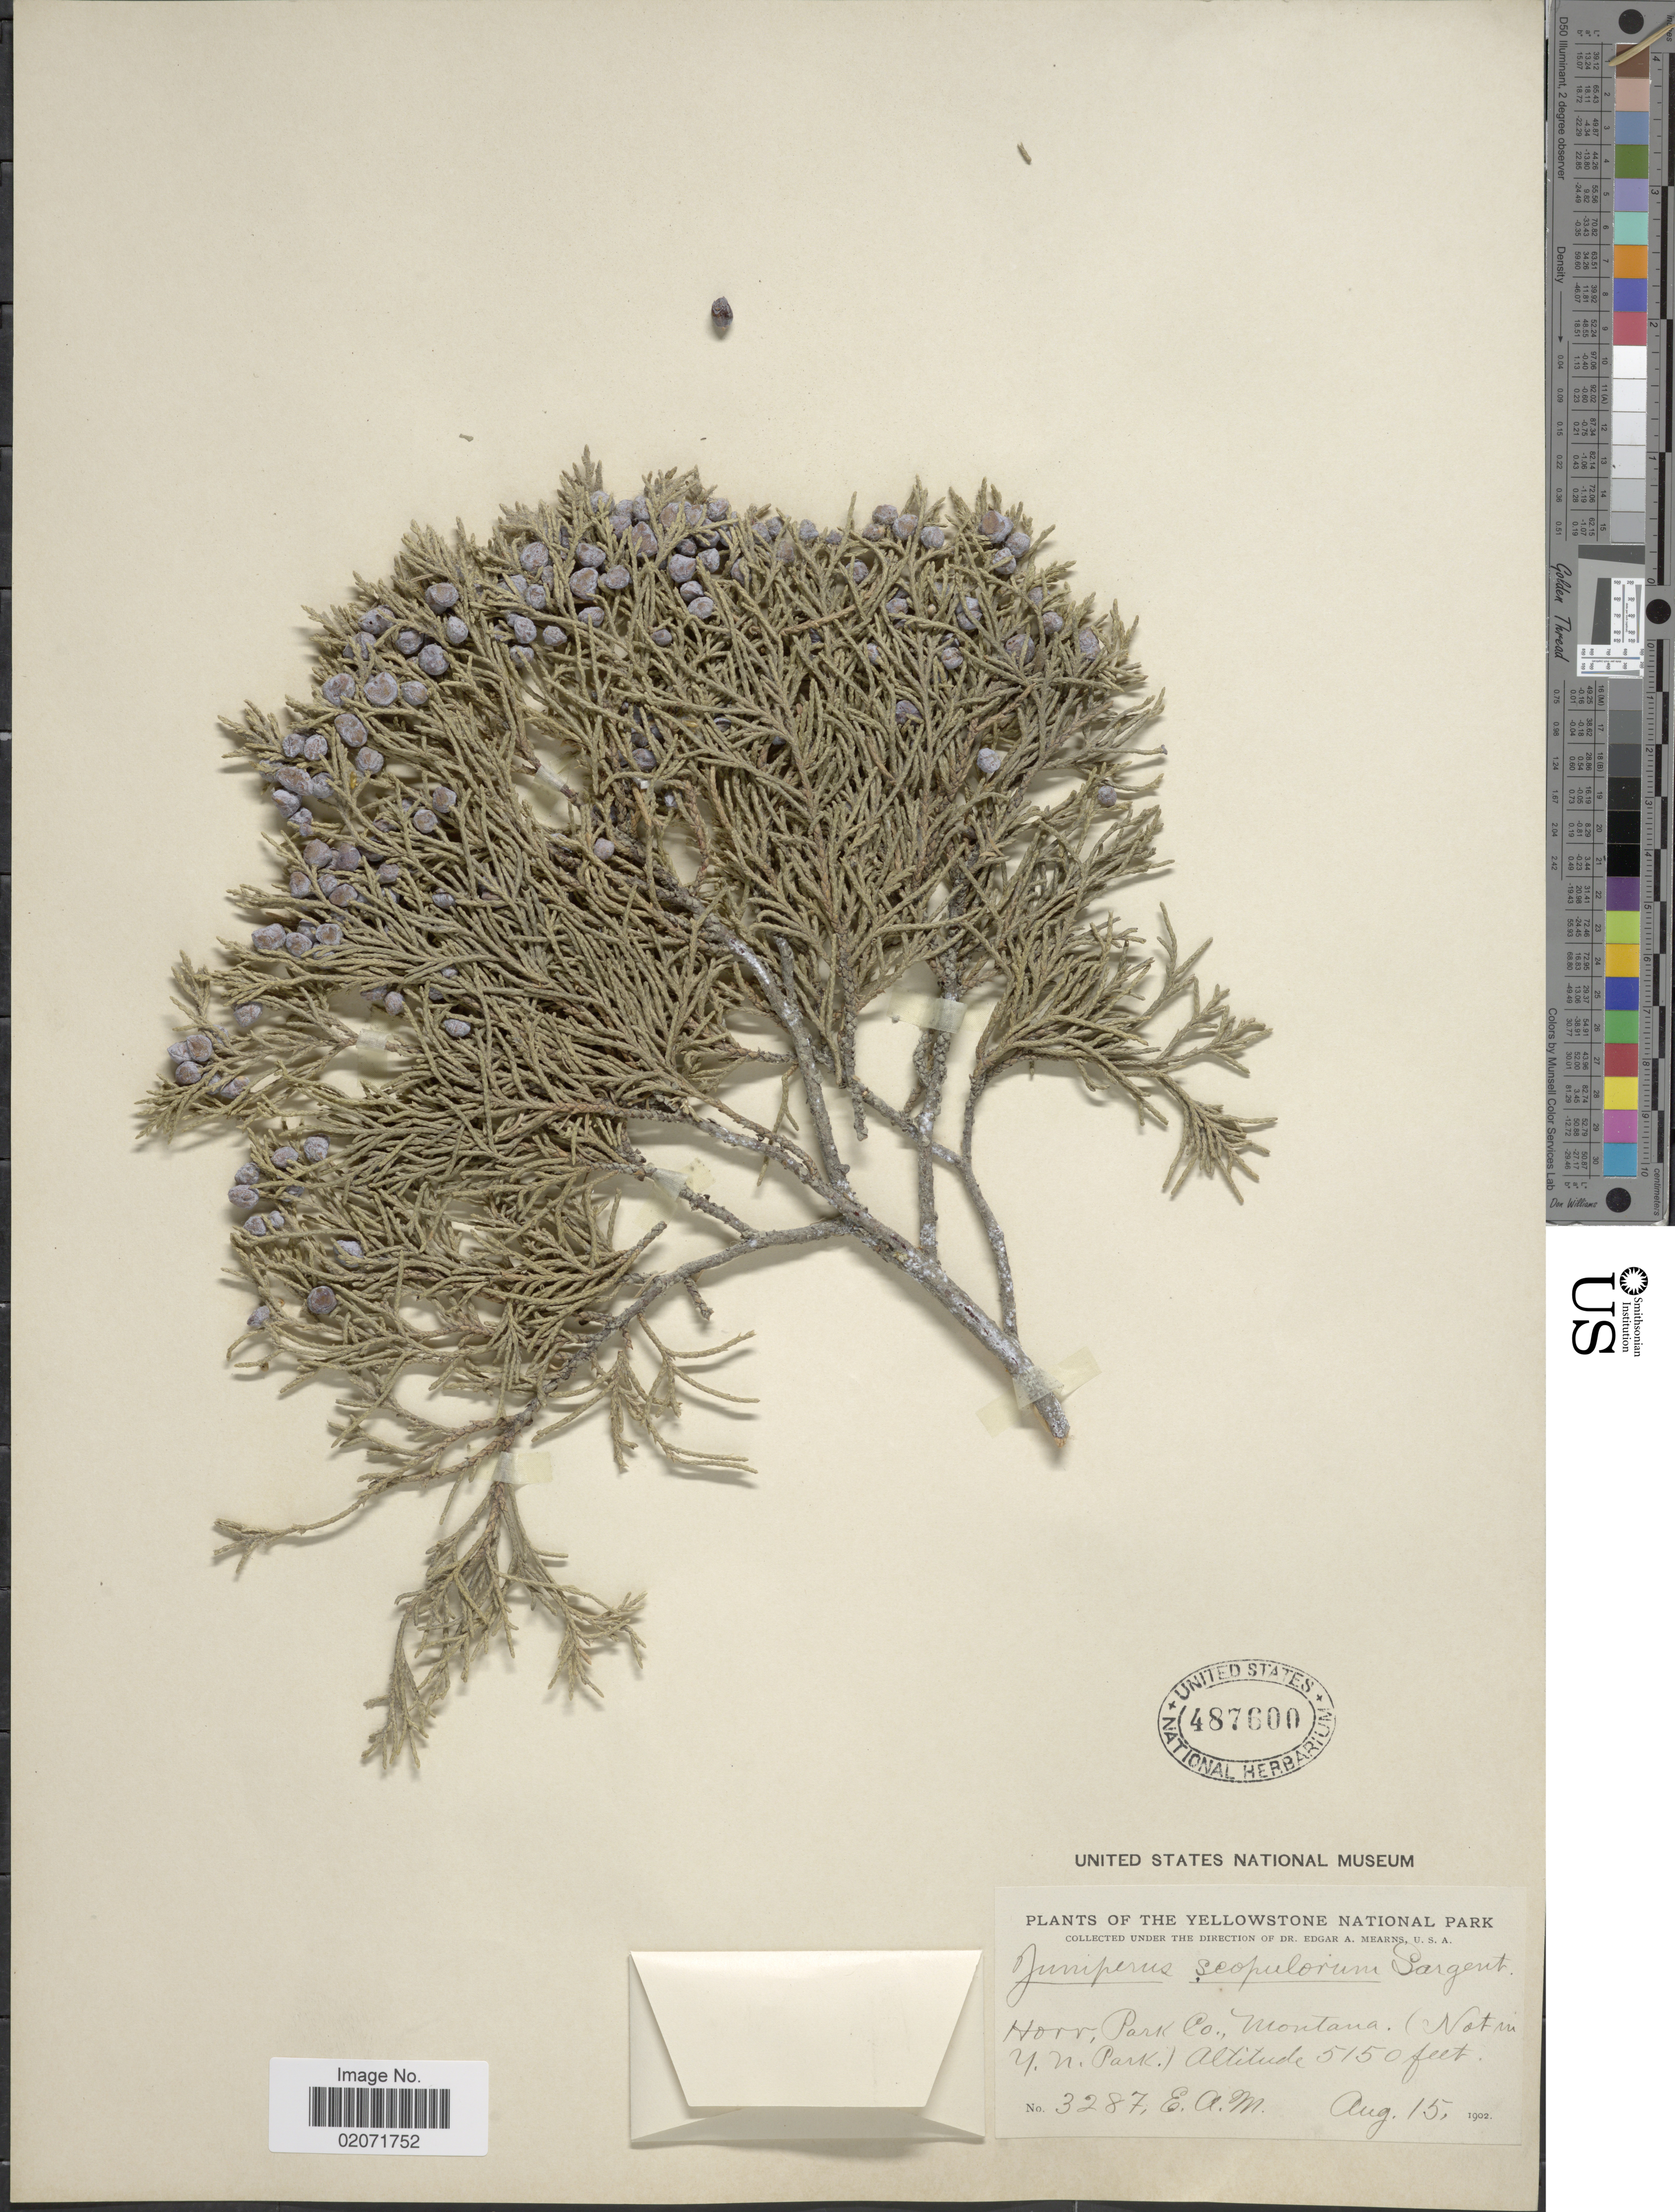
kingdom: Plantae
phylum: Tracheophyta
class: Pinopsida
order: Pinales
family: Cupressaceae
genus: Juniperus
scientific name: Juniperus scopulorum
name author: Sarg.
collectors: E. A. Mearns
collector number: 3287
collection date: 1902-08-15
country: United States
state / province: Montana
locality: The Yellowstone National Park, Horr, Park Co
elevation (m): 1570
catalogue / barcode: US 487600